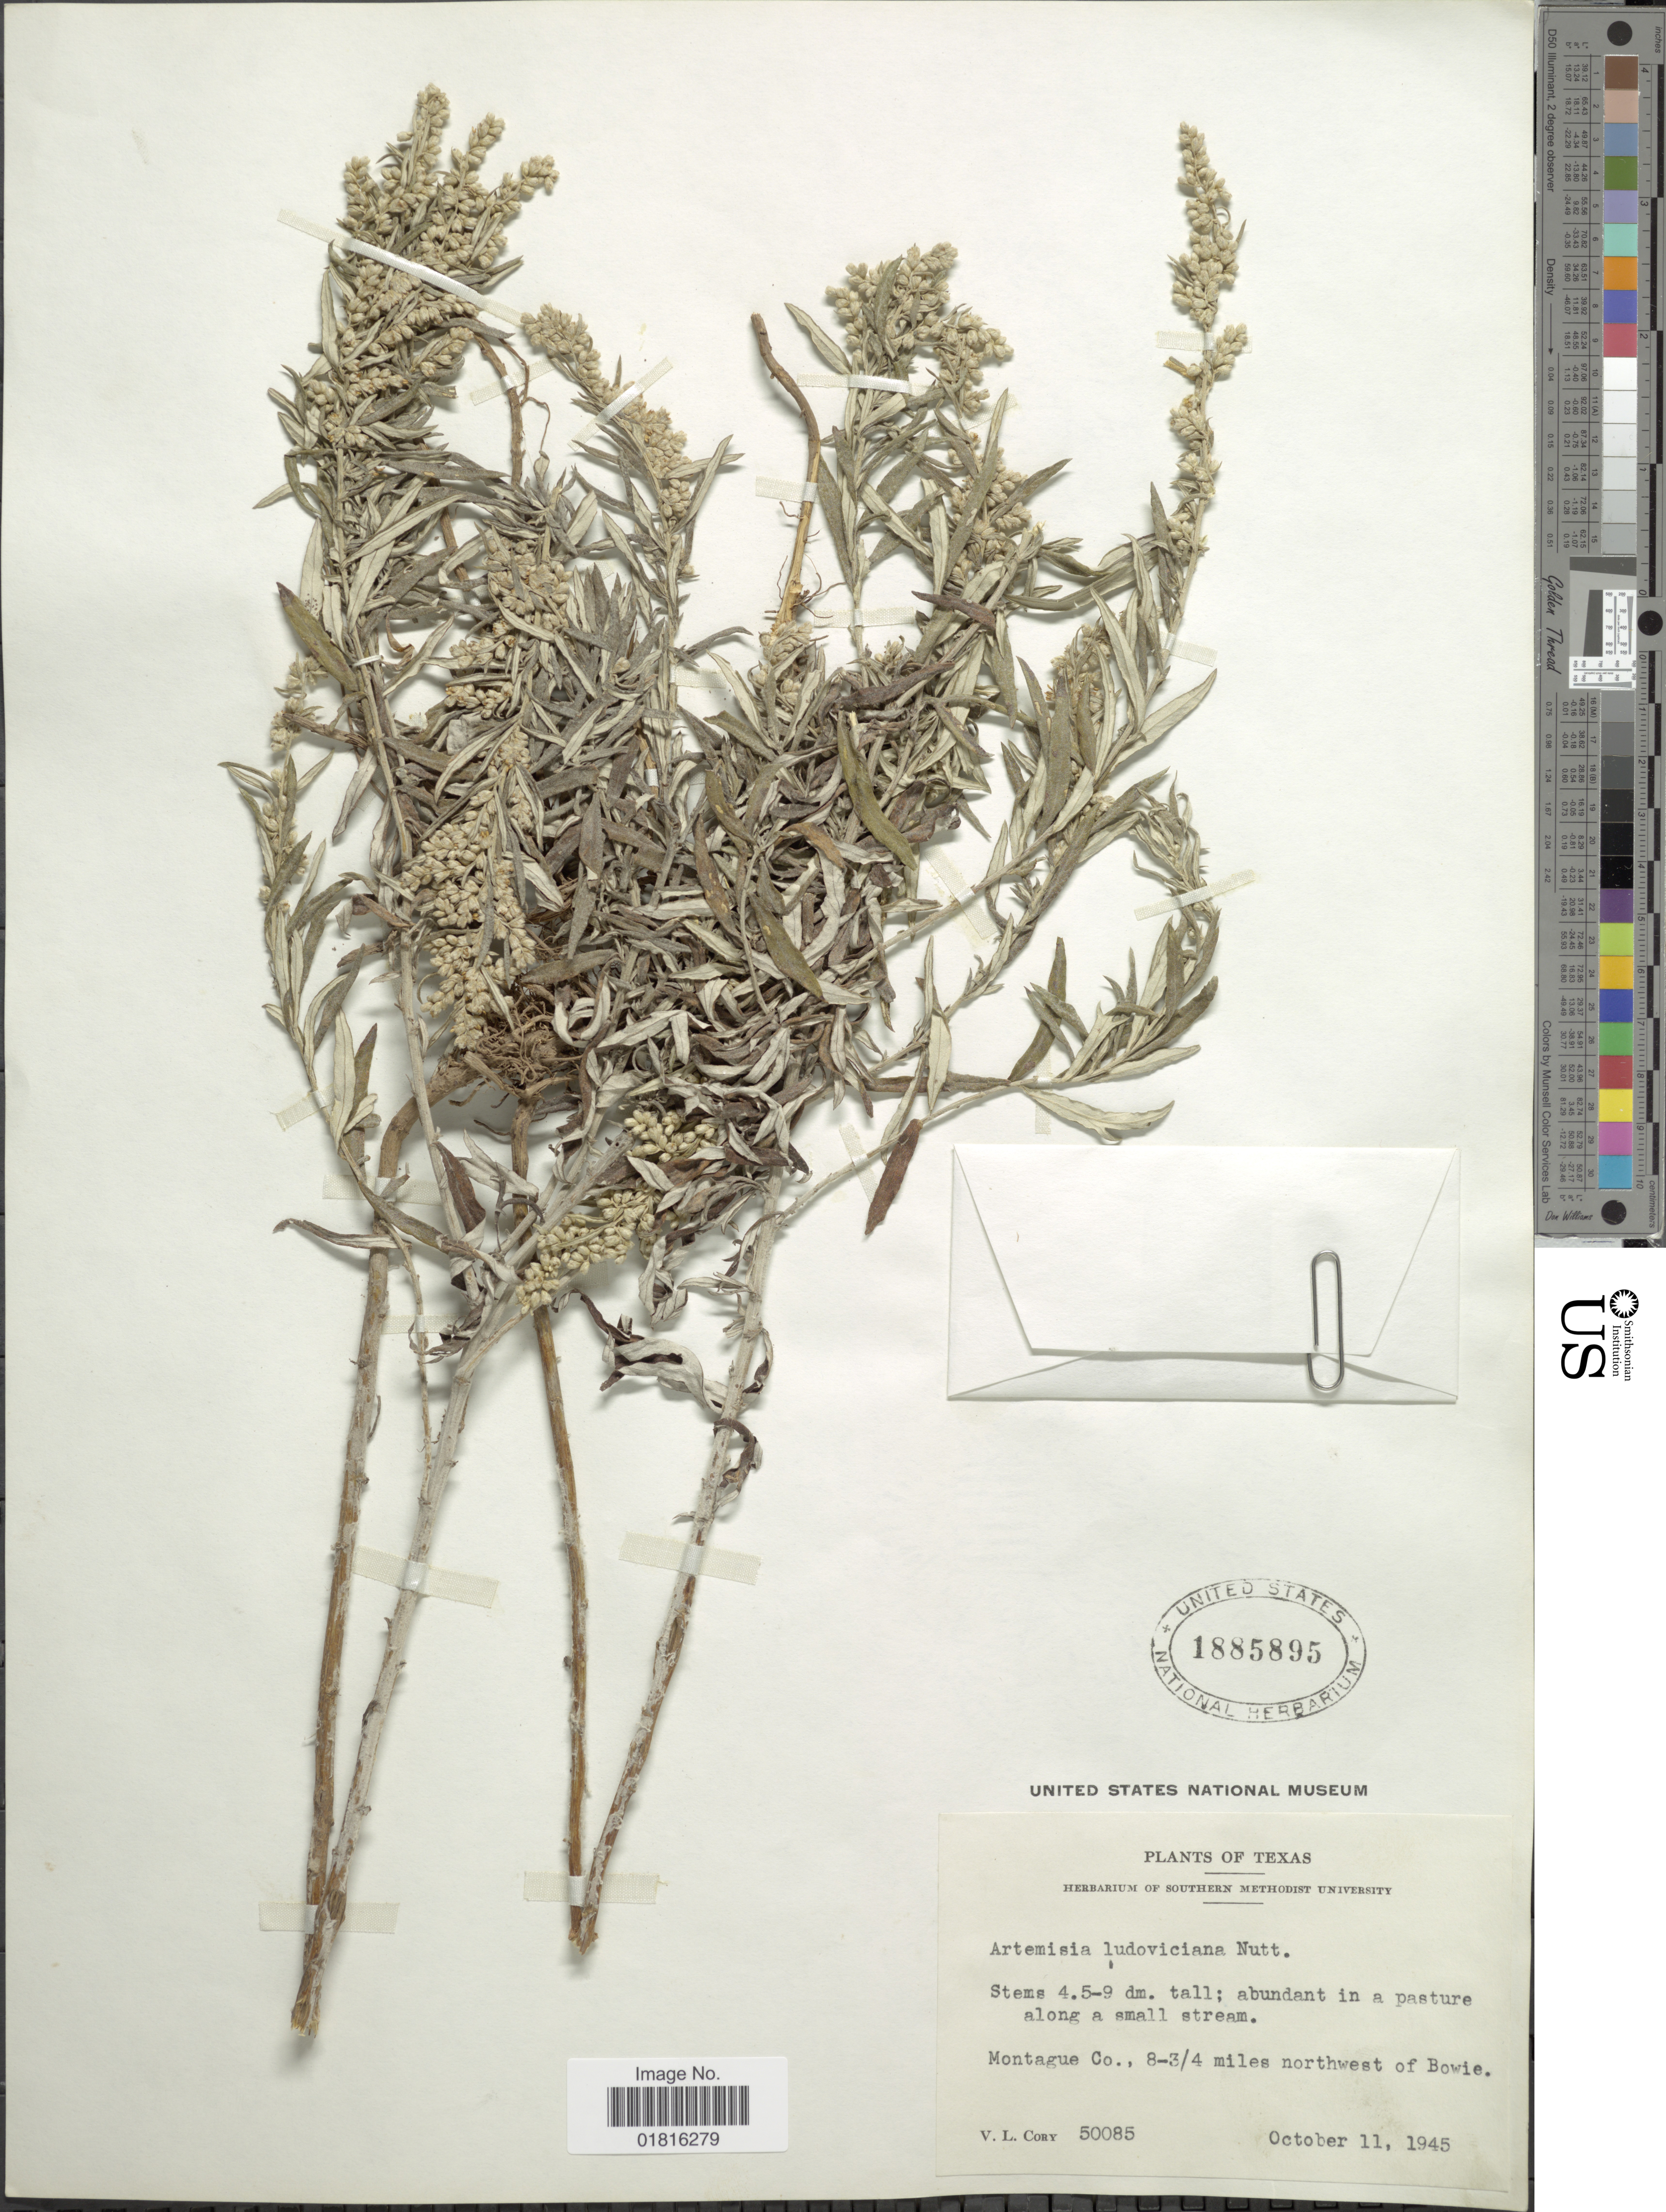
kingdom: Plantae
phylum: Tracheophyta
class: Magnoliopsida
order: Asterales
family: Asteraceae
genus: Artemisia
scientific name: Artemisia ludoviciana subsp. mexicana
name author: (Willd. ex Spreng.) D.D. Keck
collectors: V. Cory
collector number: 50085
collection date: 1945-10-11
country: United States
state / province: Texas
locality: Montague Co., 8-3/4 miles northwest of Bowie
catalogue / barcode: US 1885895